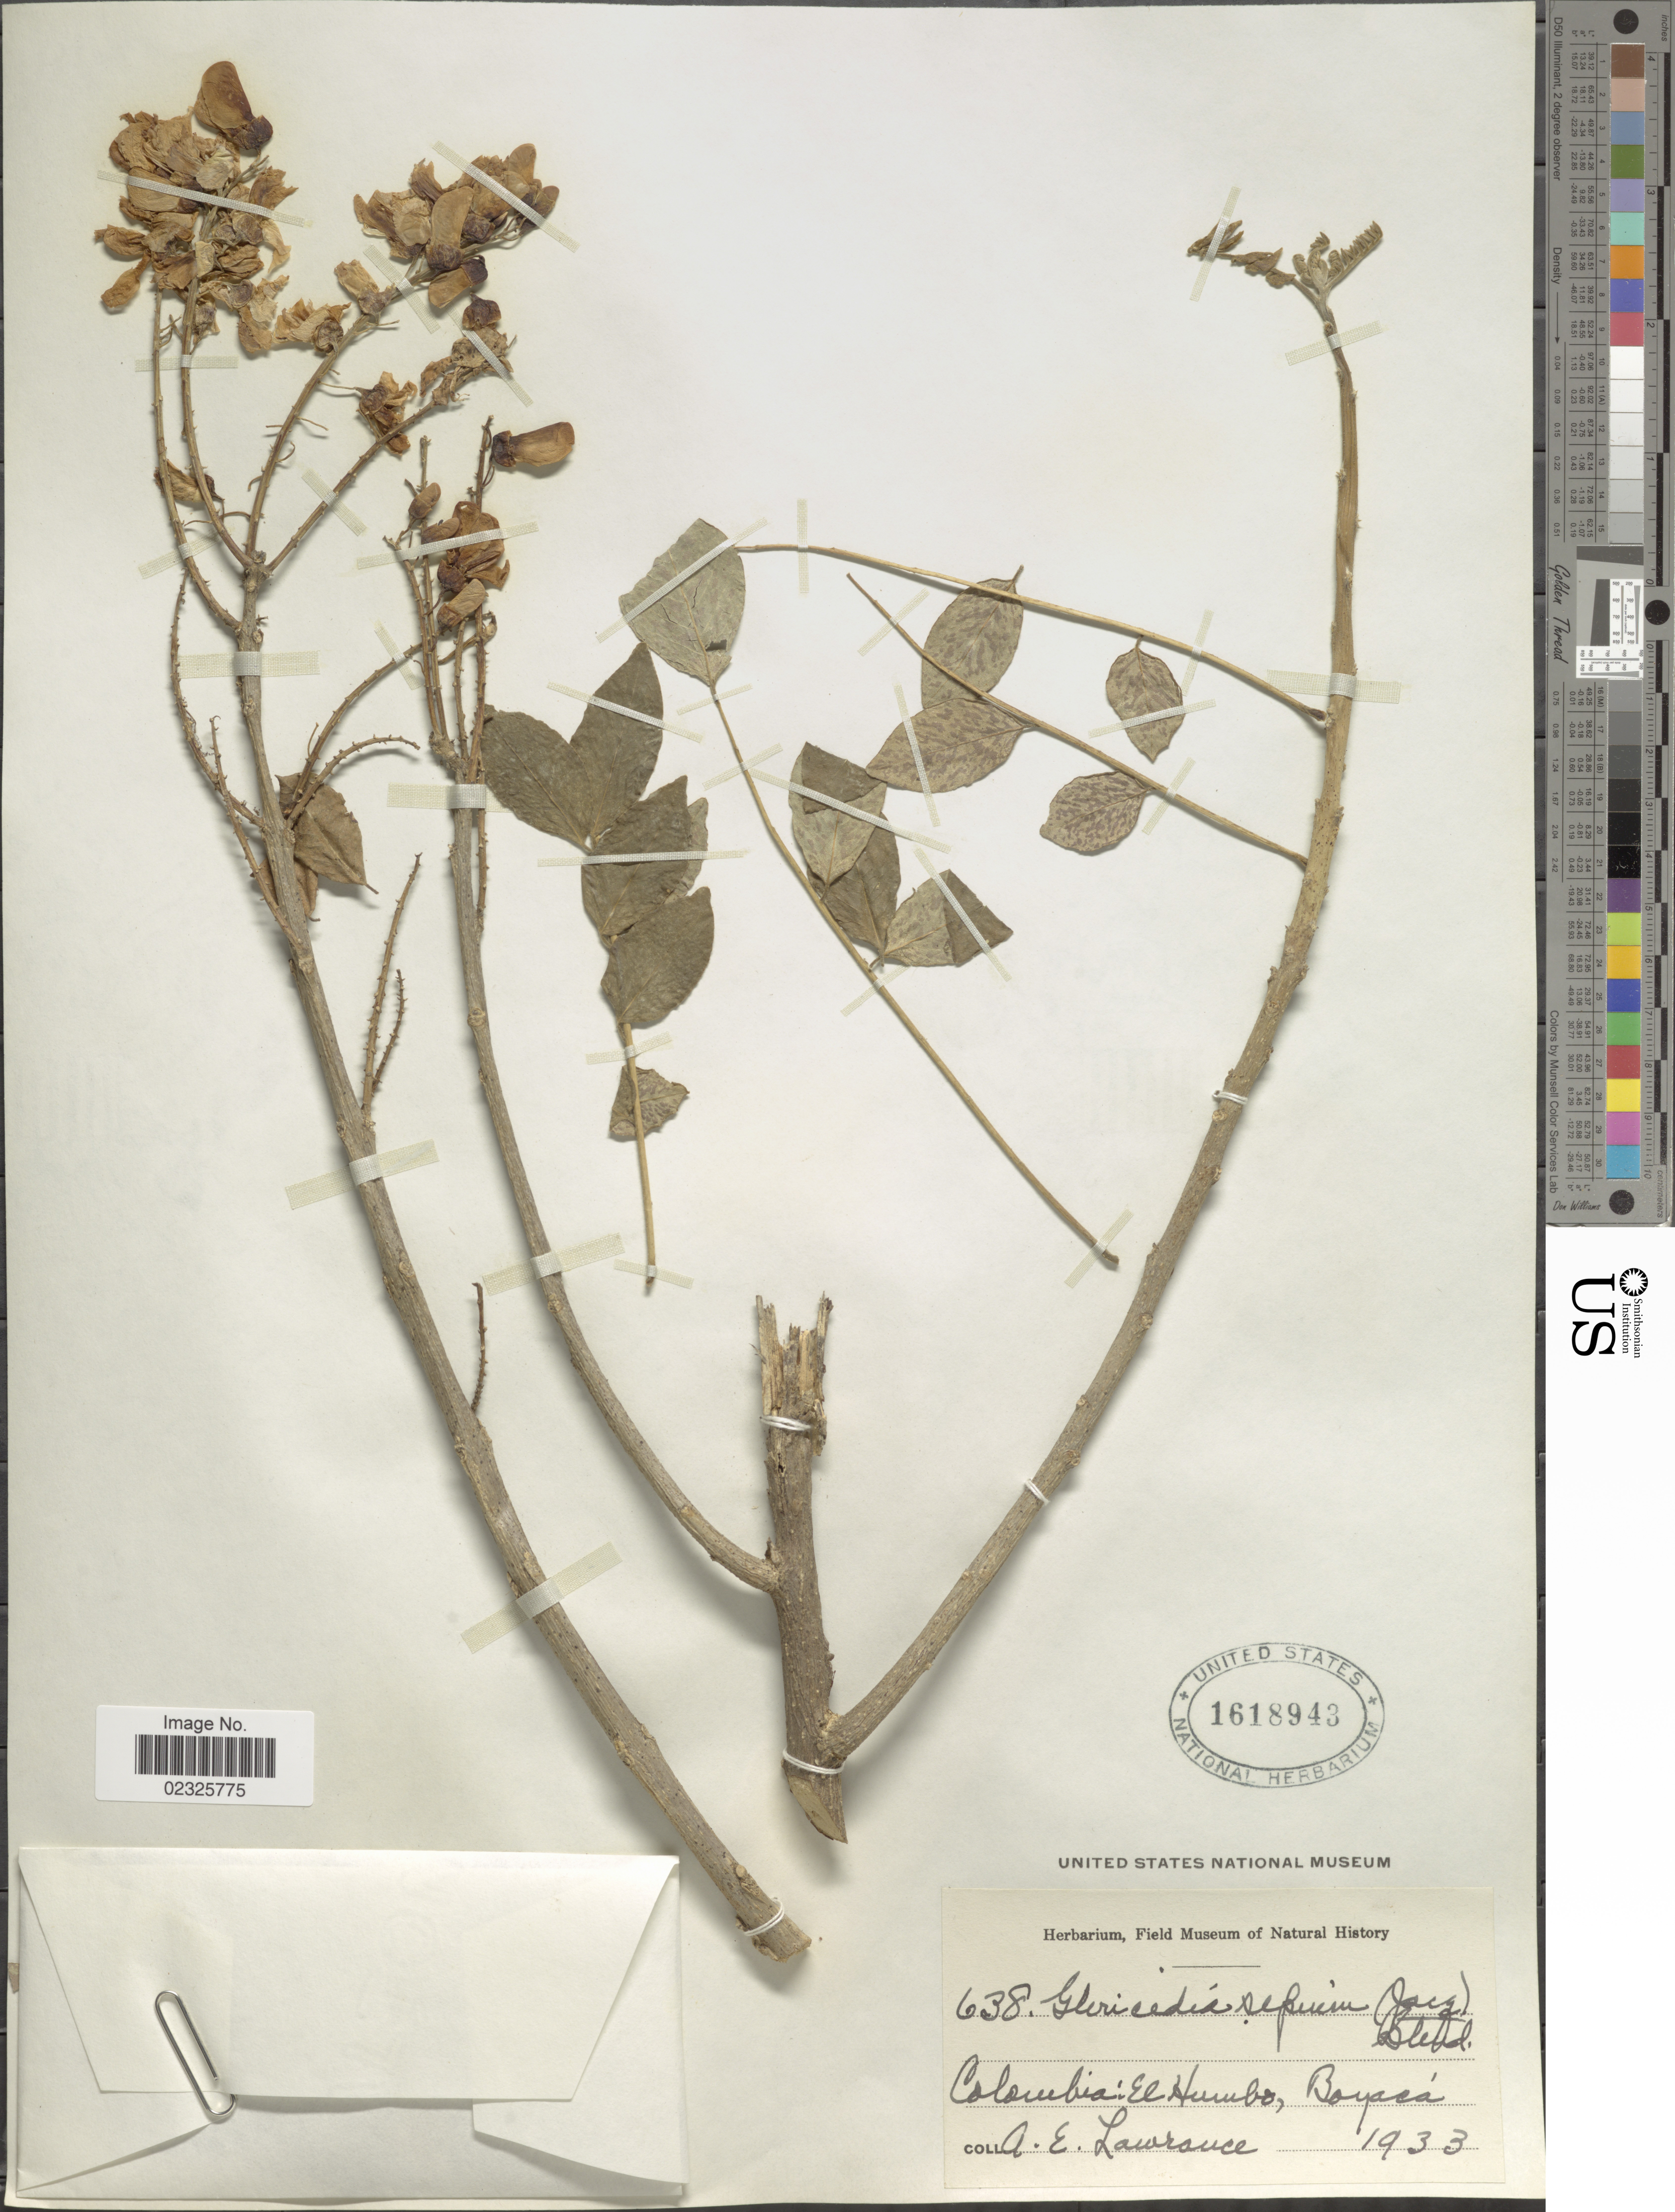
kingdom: Plantae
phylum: Tracheophyta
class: Magnoliopsida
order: Fabales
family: Fabaceae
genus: Gliricidia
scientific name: Gliricidia sepium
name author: (Jacq.) Kunth ex Walp.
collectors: A. Lawrance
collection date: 1933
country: Colombia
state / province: Boyacá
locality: El Humbo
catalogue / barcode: US 1618943